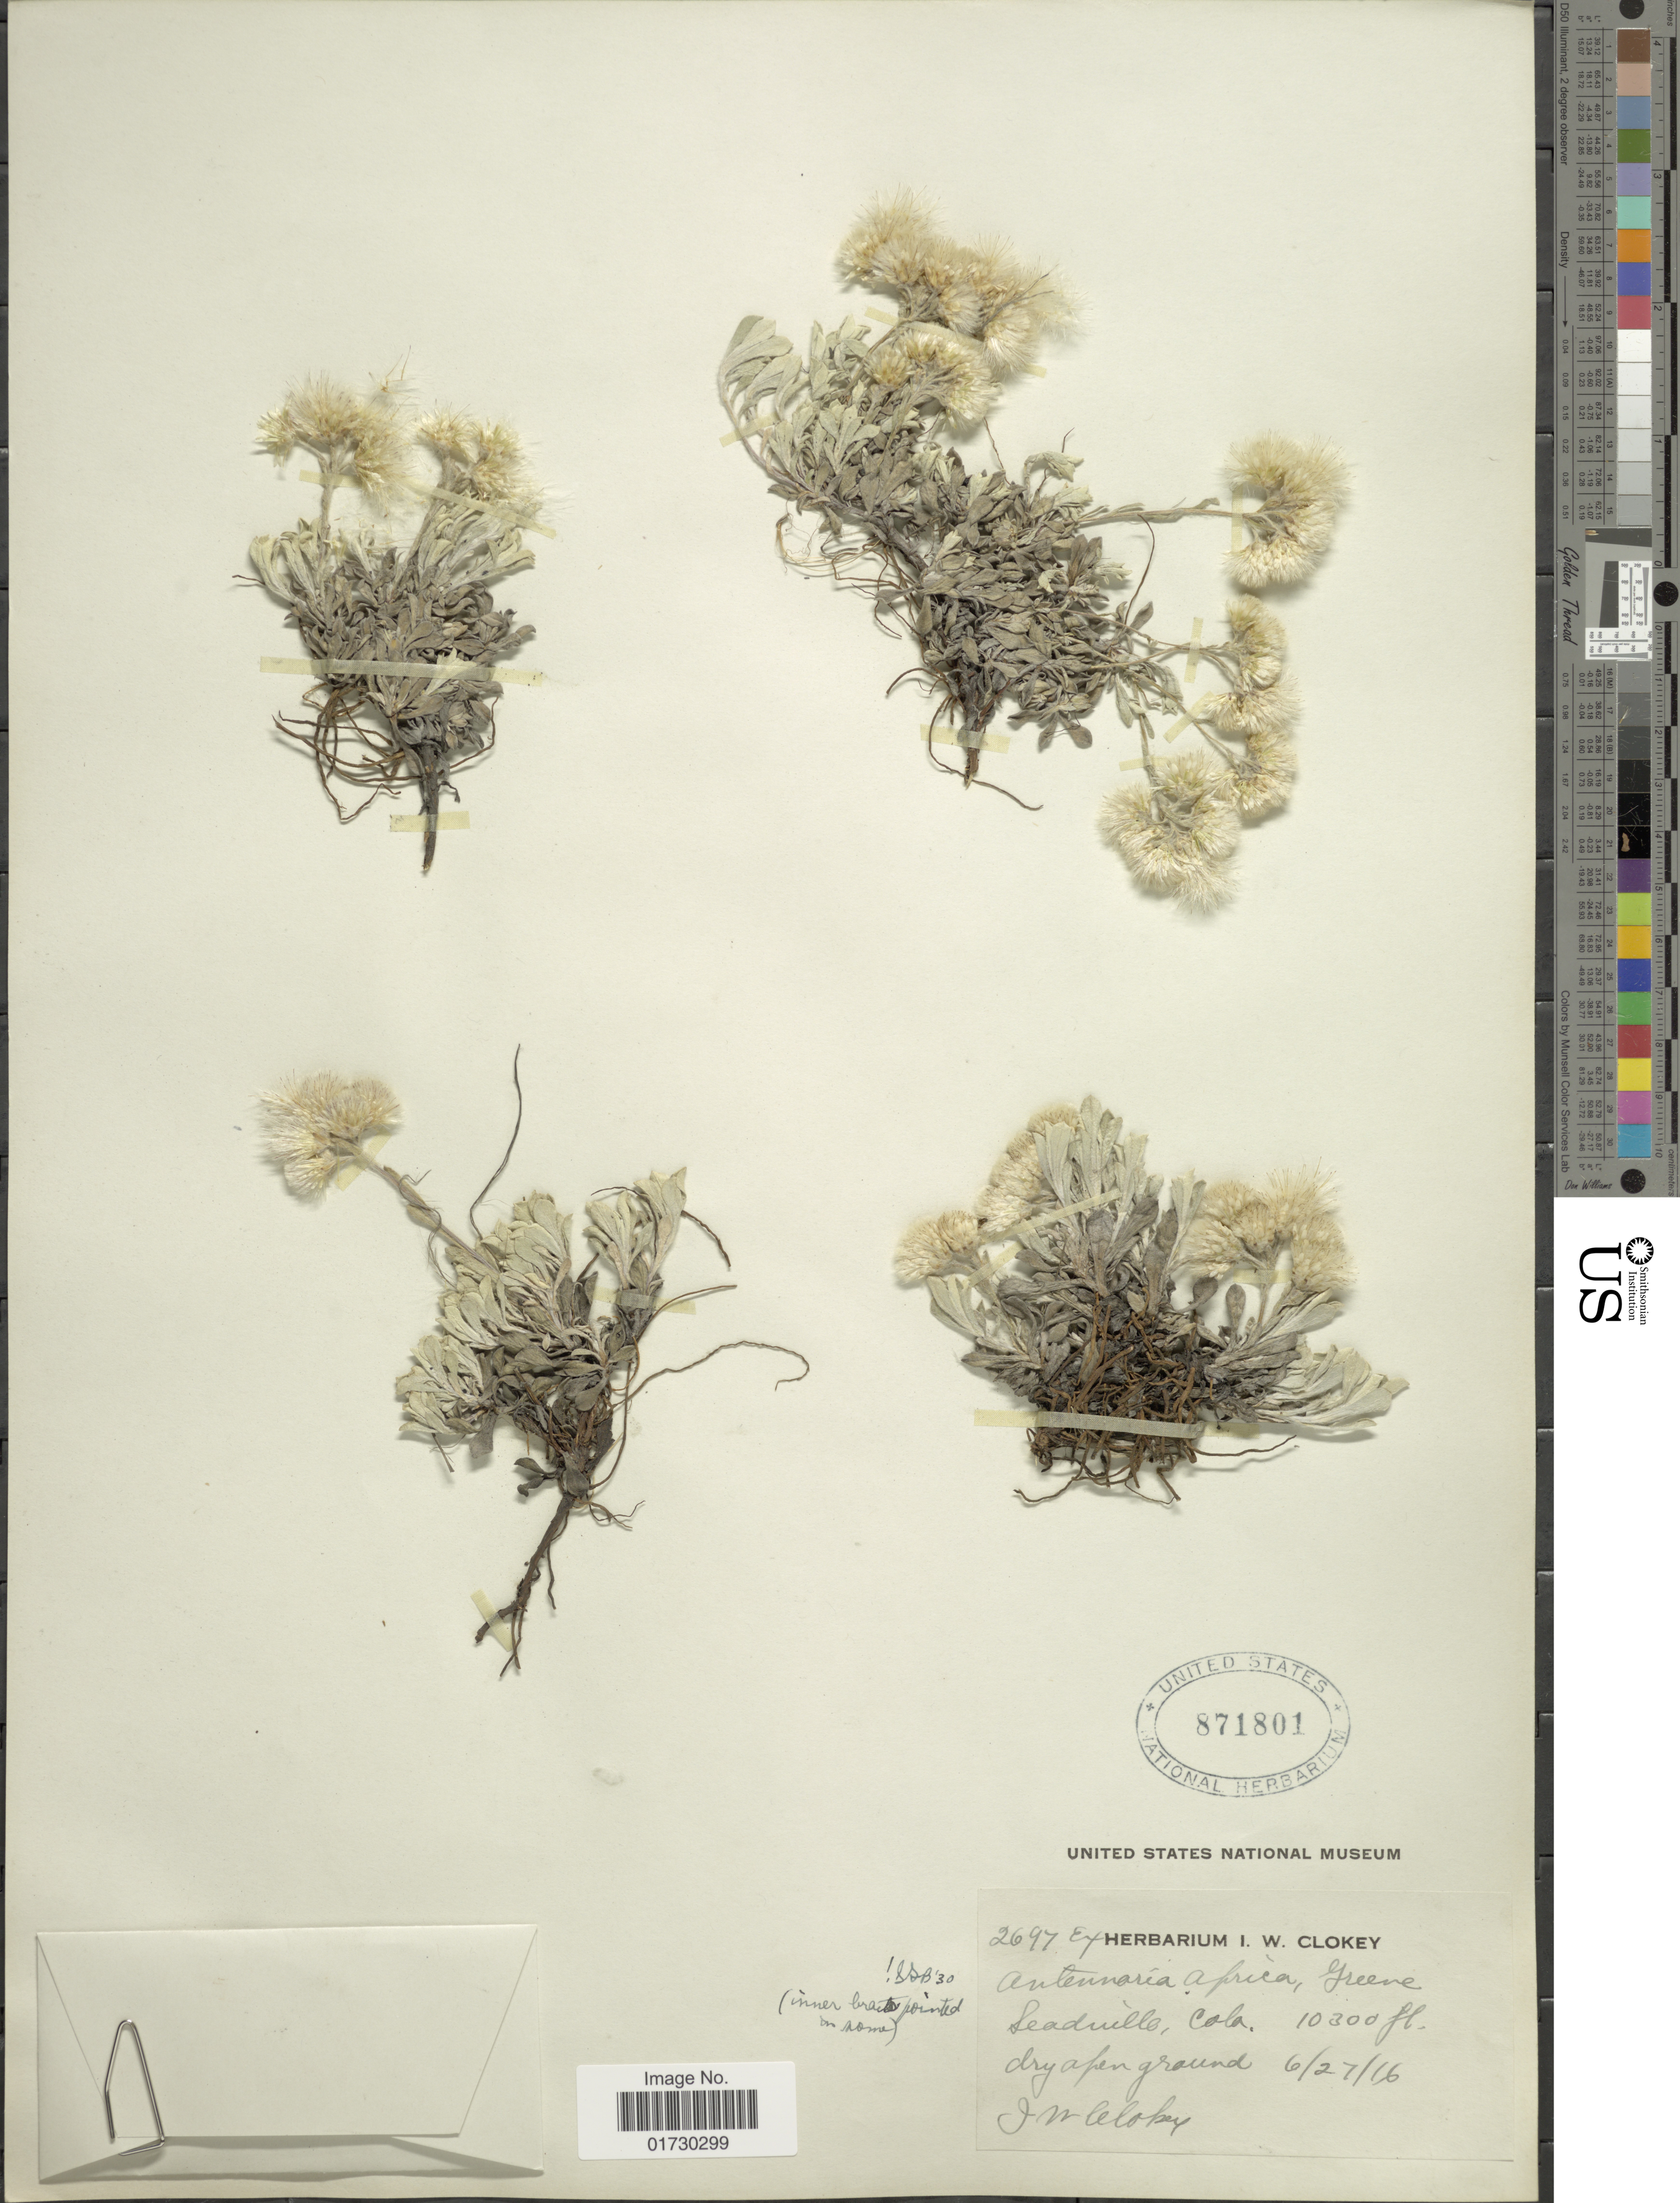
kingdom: Plantae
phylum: Tracheophyta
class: Magnoliopsida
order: Asterales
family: Asteraceae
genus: Antennaria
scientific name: Antennaria aprica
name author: Greene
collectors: J. Clokey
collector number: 2697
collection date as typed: Transcribed d/m/y: 27/6/16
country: United States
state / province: Colorado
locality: Leadville, Colo.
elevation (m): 3139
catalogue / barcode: US 871801